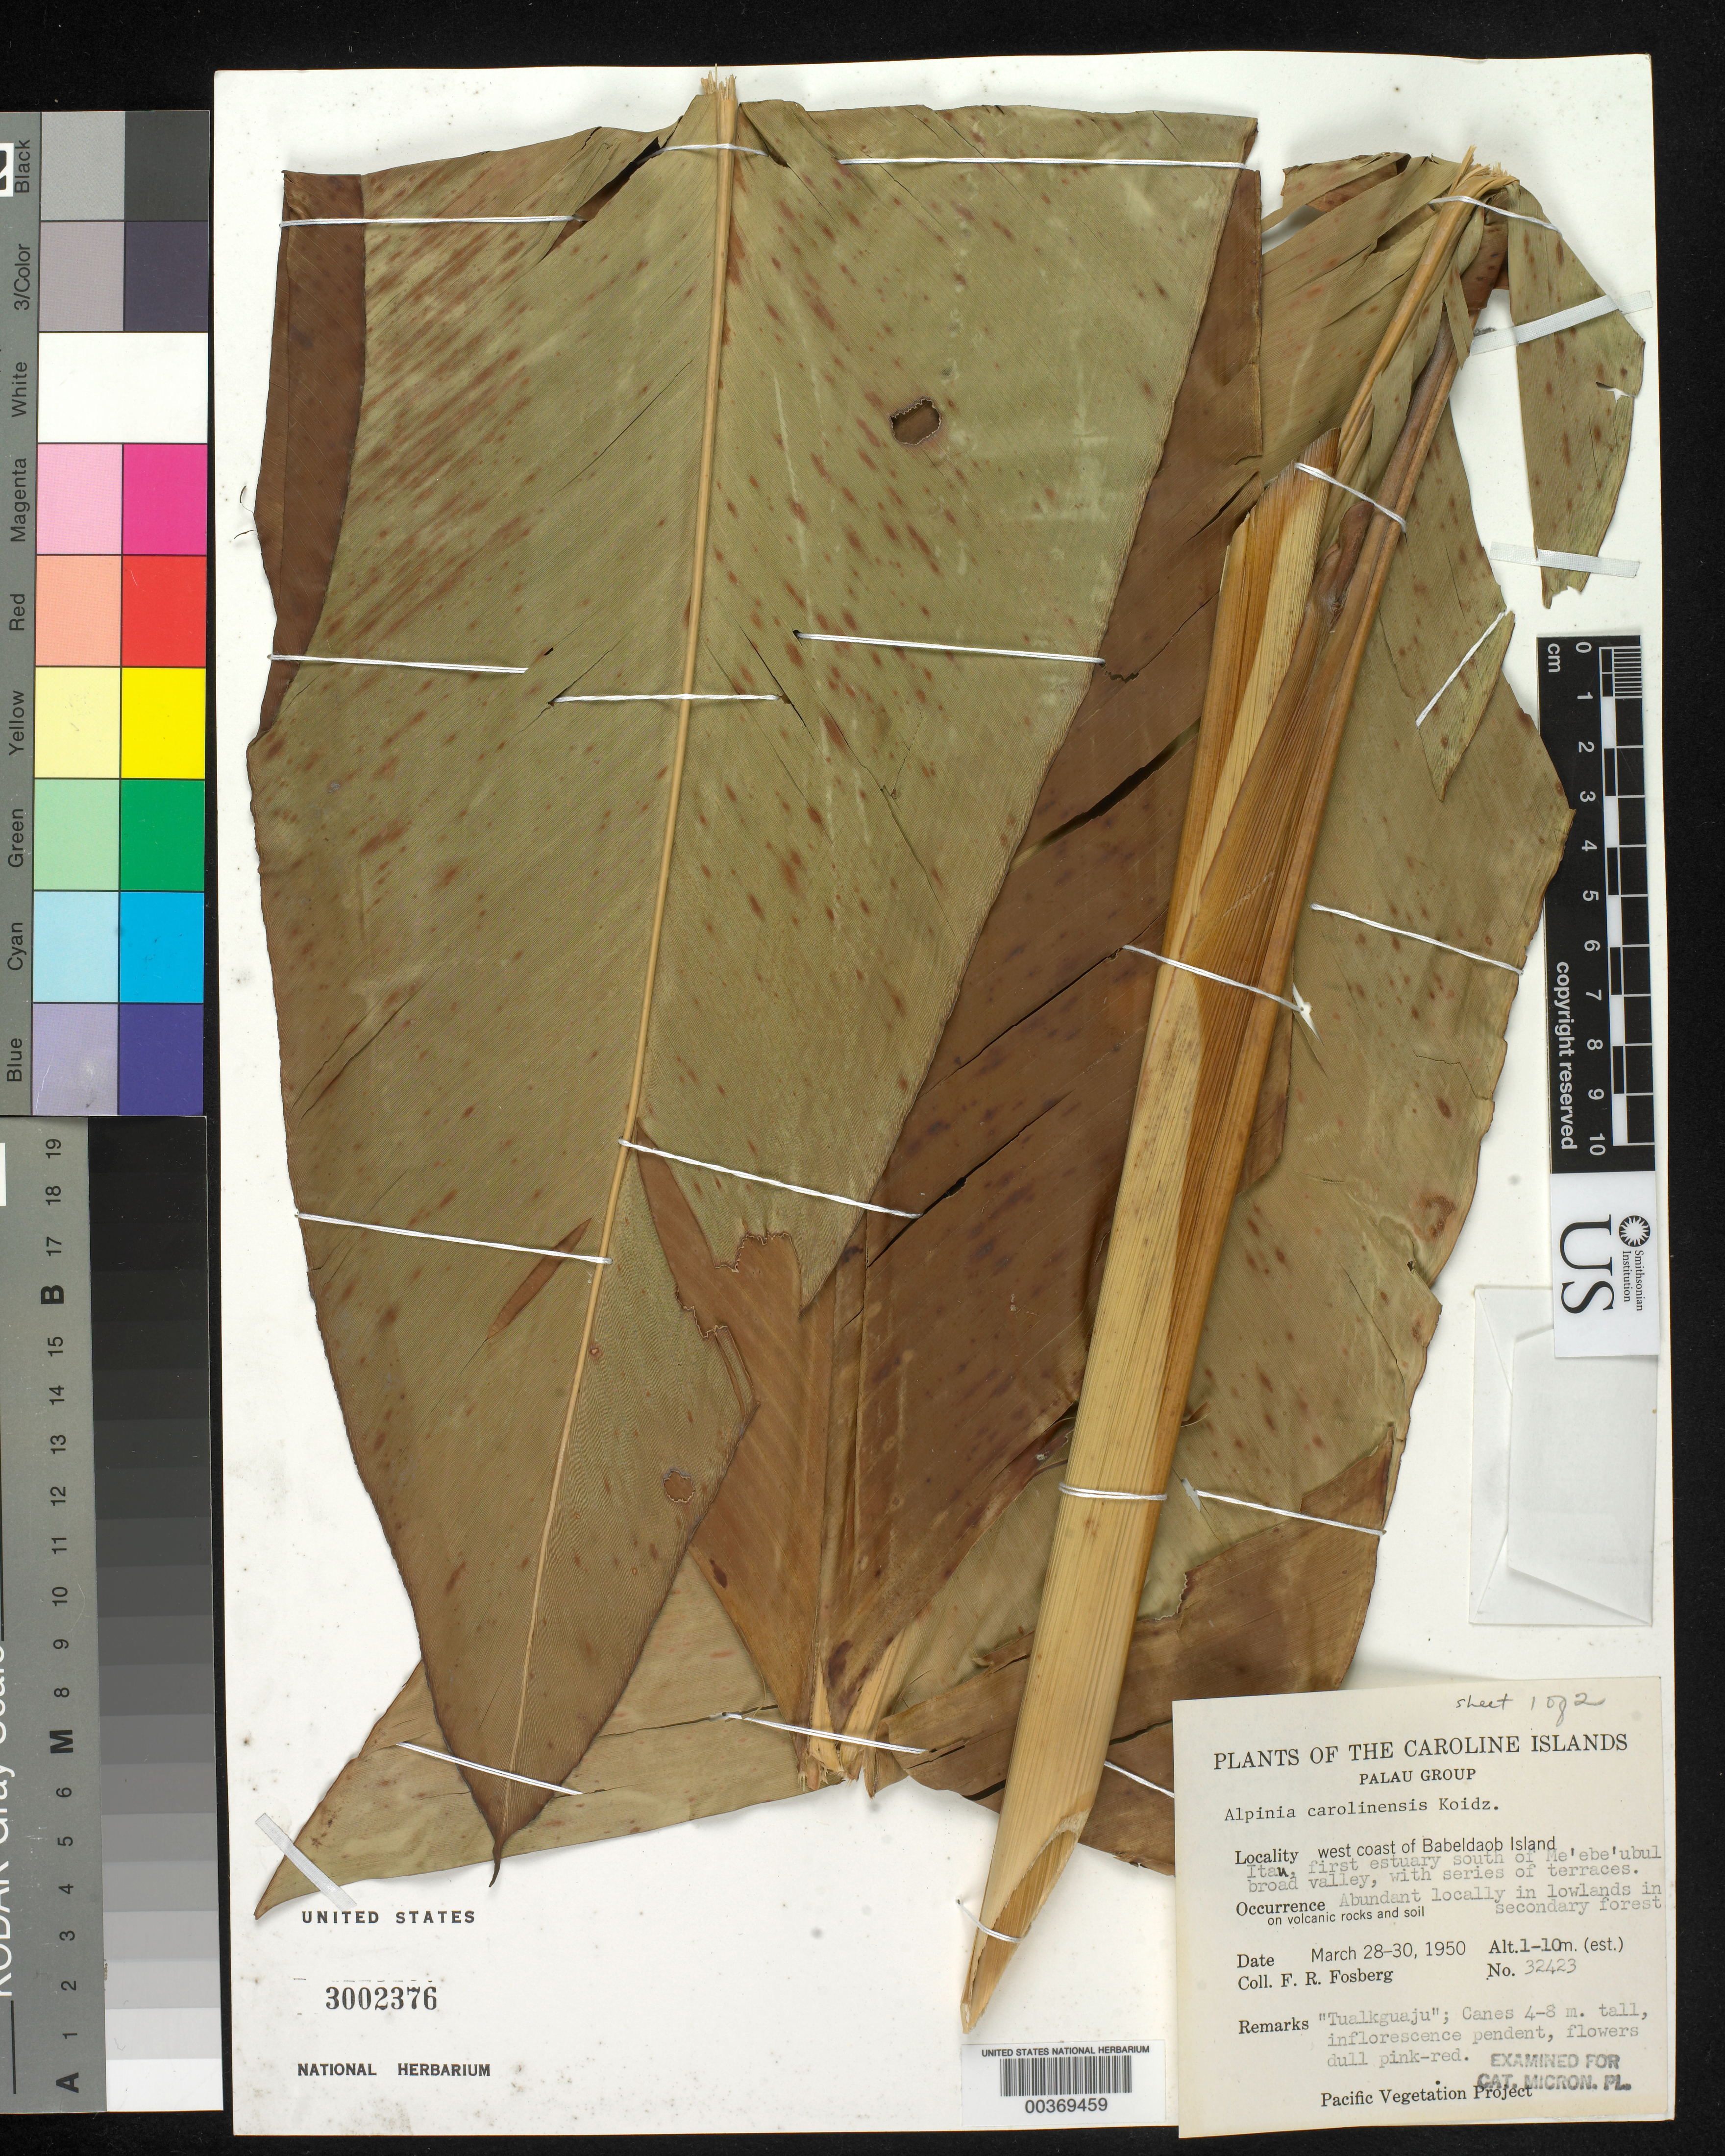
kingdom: Plantae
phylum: Tracheophyta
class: Liliopsida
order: Zingiberales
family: Zingiberaceae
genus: Alpinia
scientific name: Alpinia carolinensis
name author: Koidz.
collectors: F. R. Fosberg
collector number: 32423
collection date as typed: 28 Mar 1950 to 30 Mar 1950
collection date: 1950-03-28/1950-03-30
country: Palau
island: Babeldaob [Babelthuap]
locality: W coast of Babeldaob Island, Itau, 1st estuary S of Me'ebe'ubul broad valley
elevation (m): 1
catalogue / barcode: US 3002376